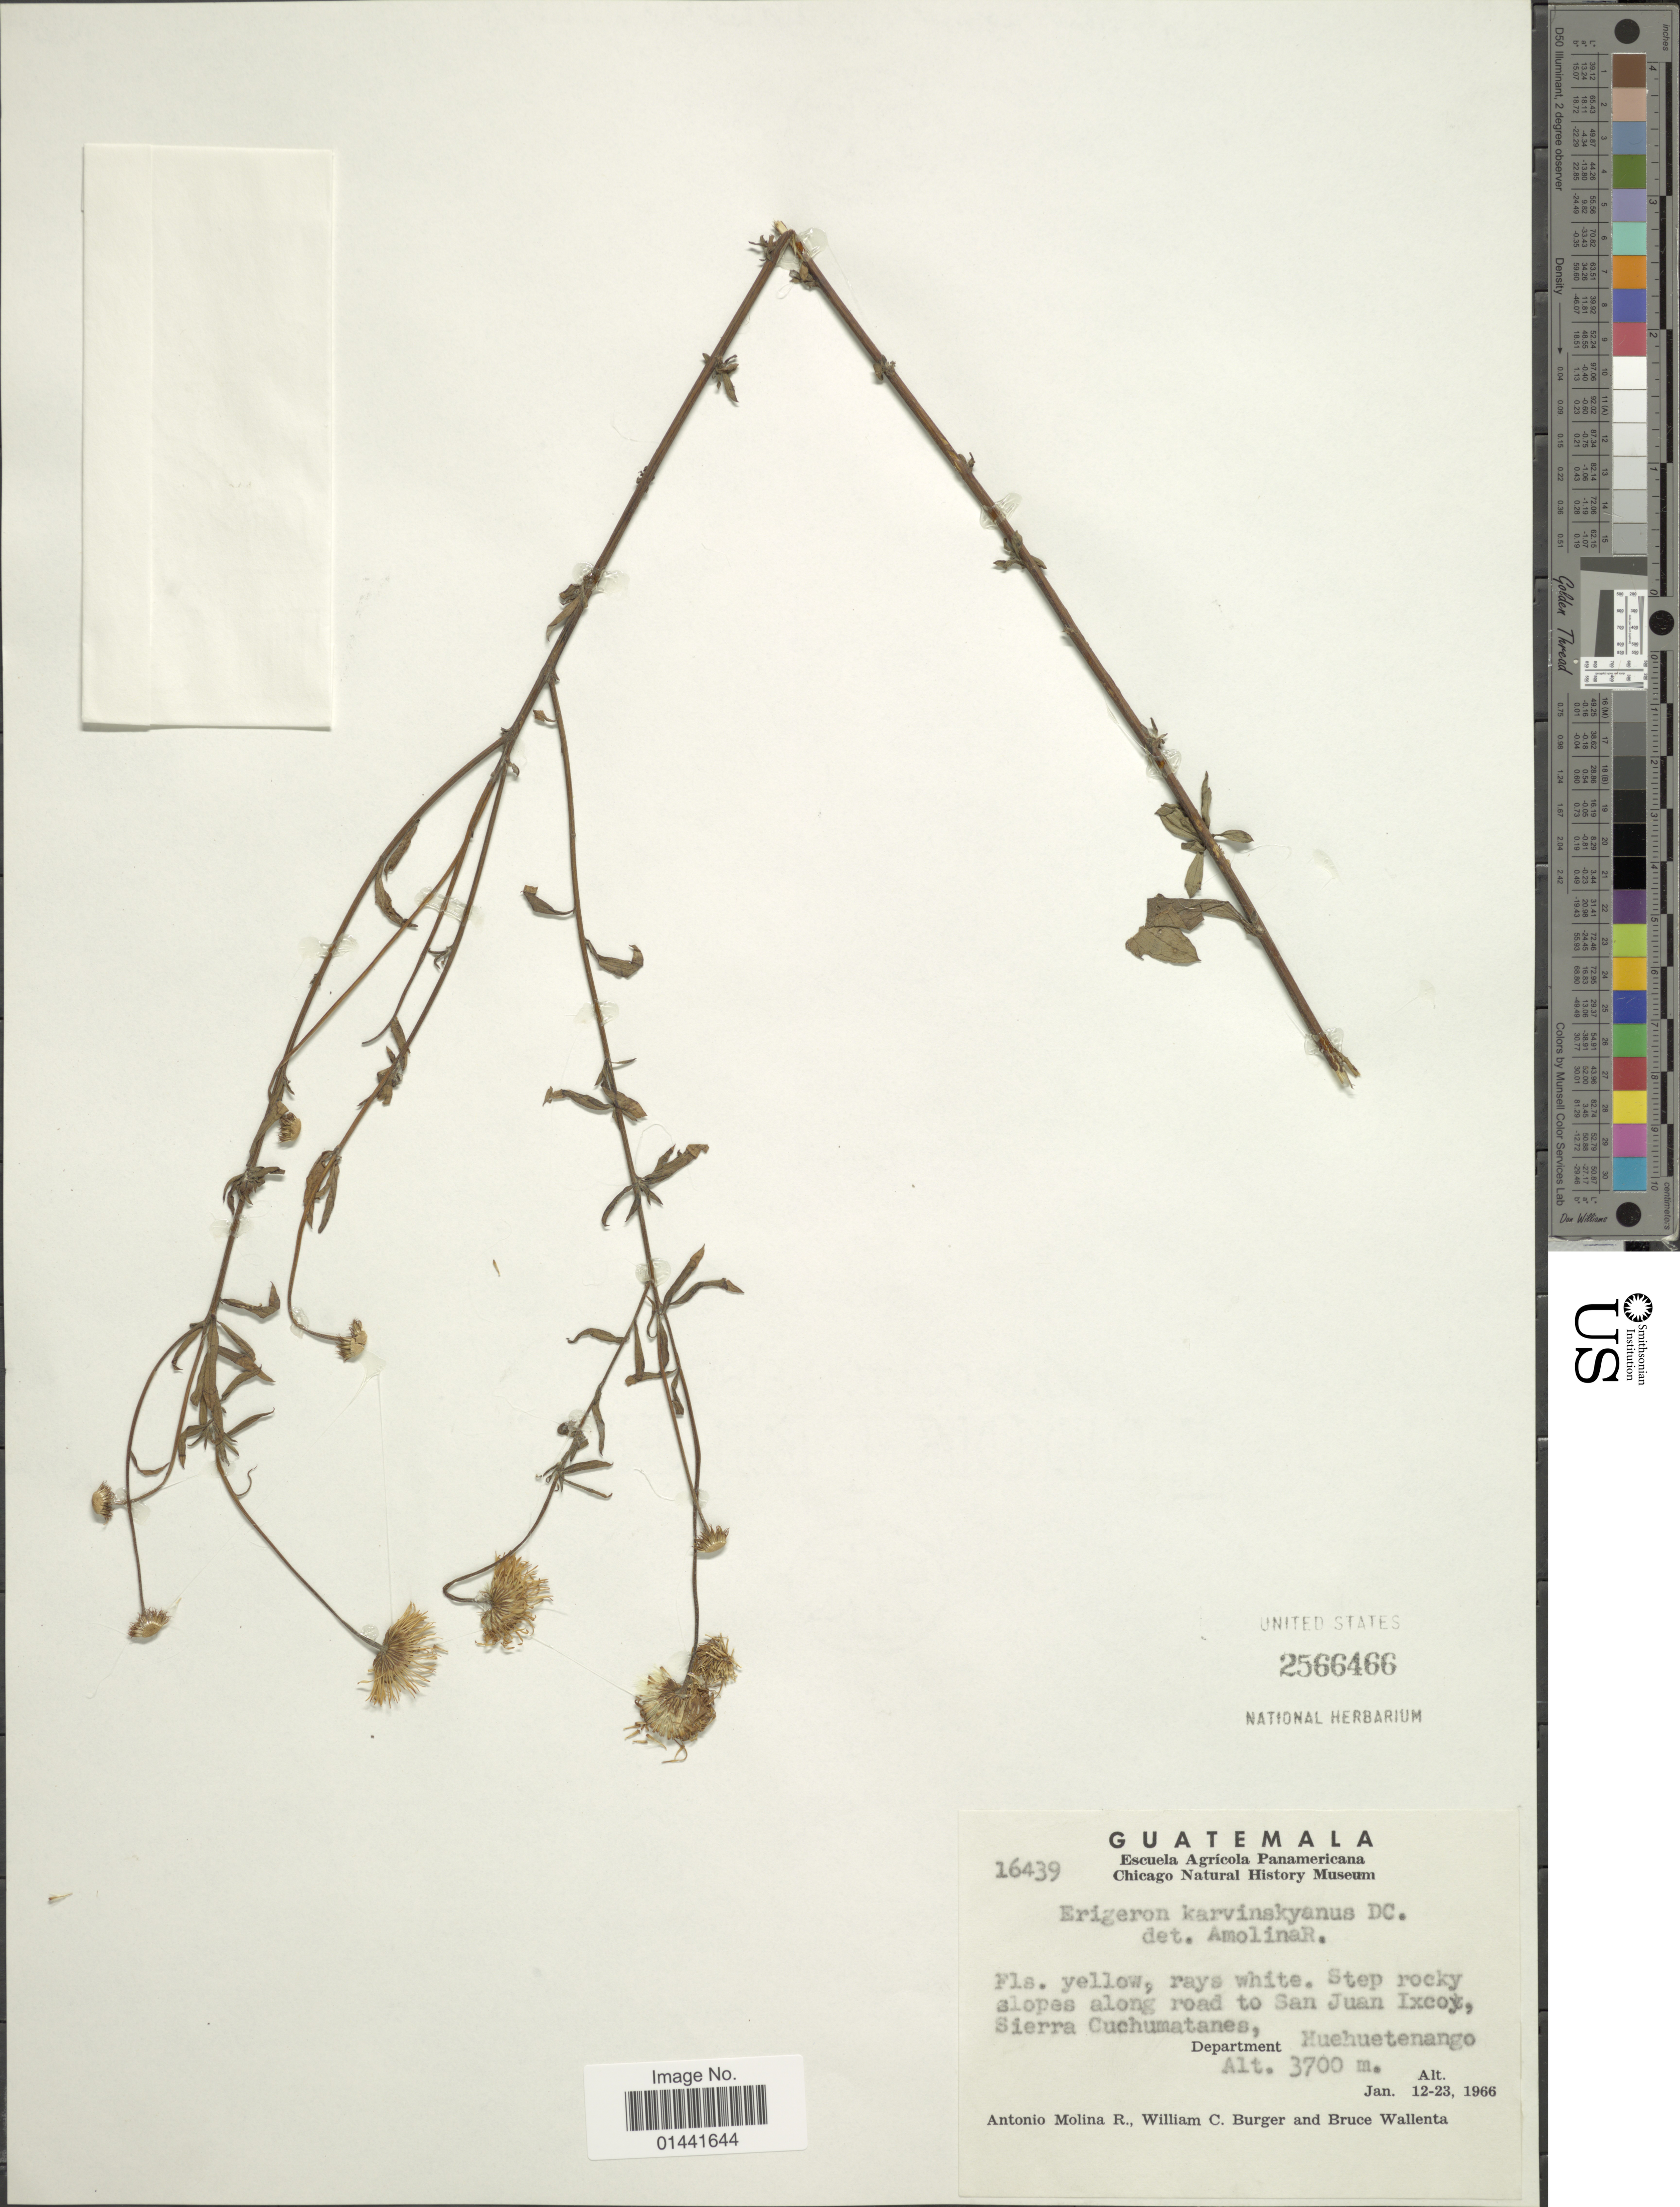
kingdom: Plantae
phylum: Tracheophyta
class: Magnoliopsida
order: Asterales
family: Asteraceae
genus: Erigeron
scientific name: Erigeron karvinskianus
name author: DC.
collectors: A. Molina R., W. Burger & B. Wallenta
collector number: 16439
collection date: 1966-01-12/1966-01-23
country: Guatemala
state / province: Huehuetenango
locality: Step rocky slopes along road to San Juan Ixcox, Sierra Cuchumatanes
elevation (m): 3700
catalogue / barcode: US 2566466